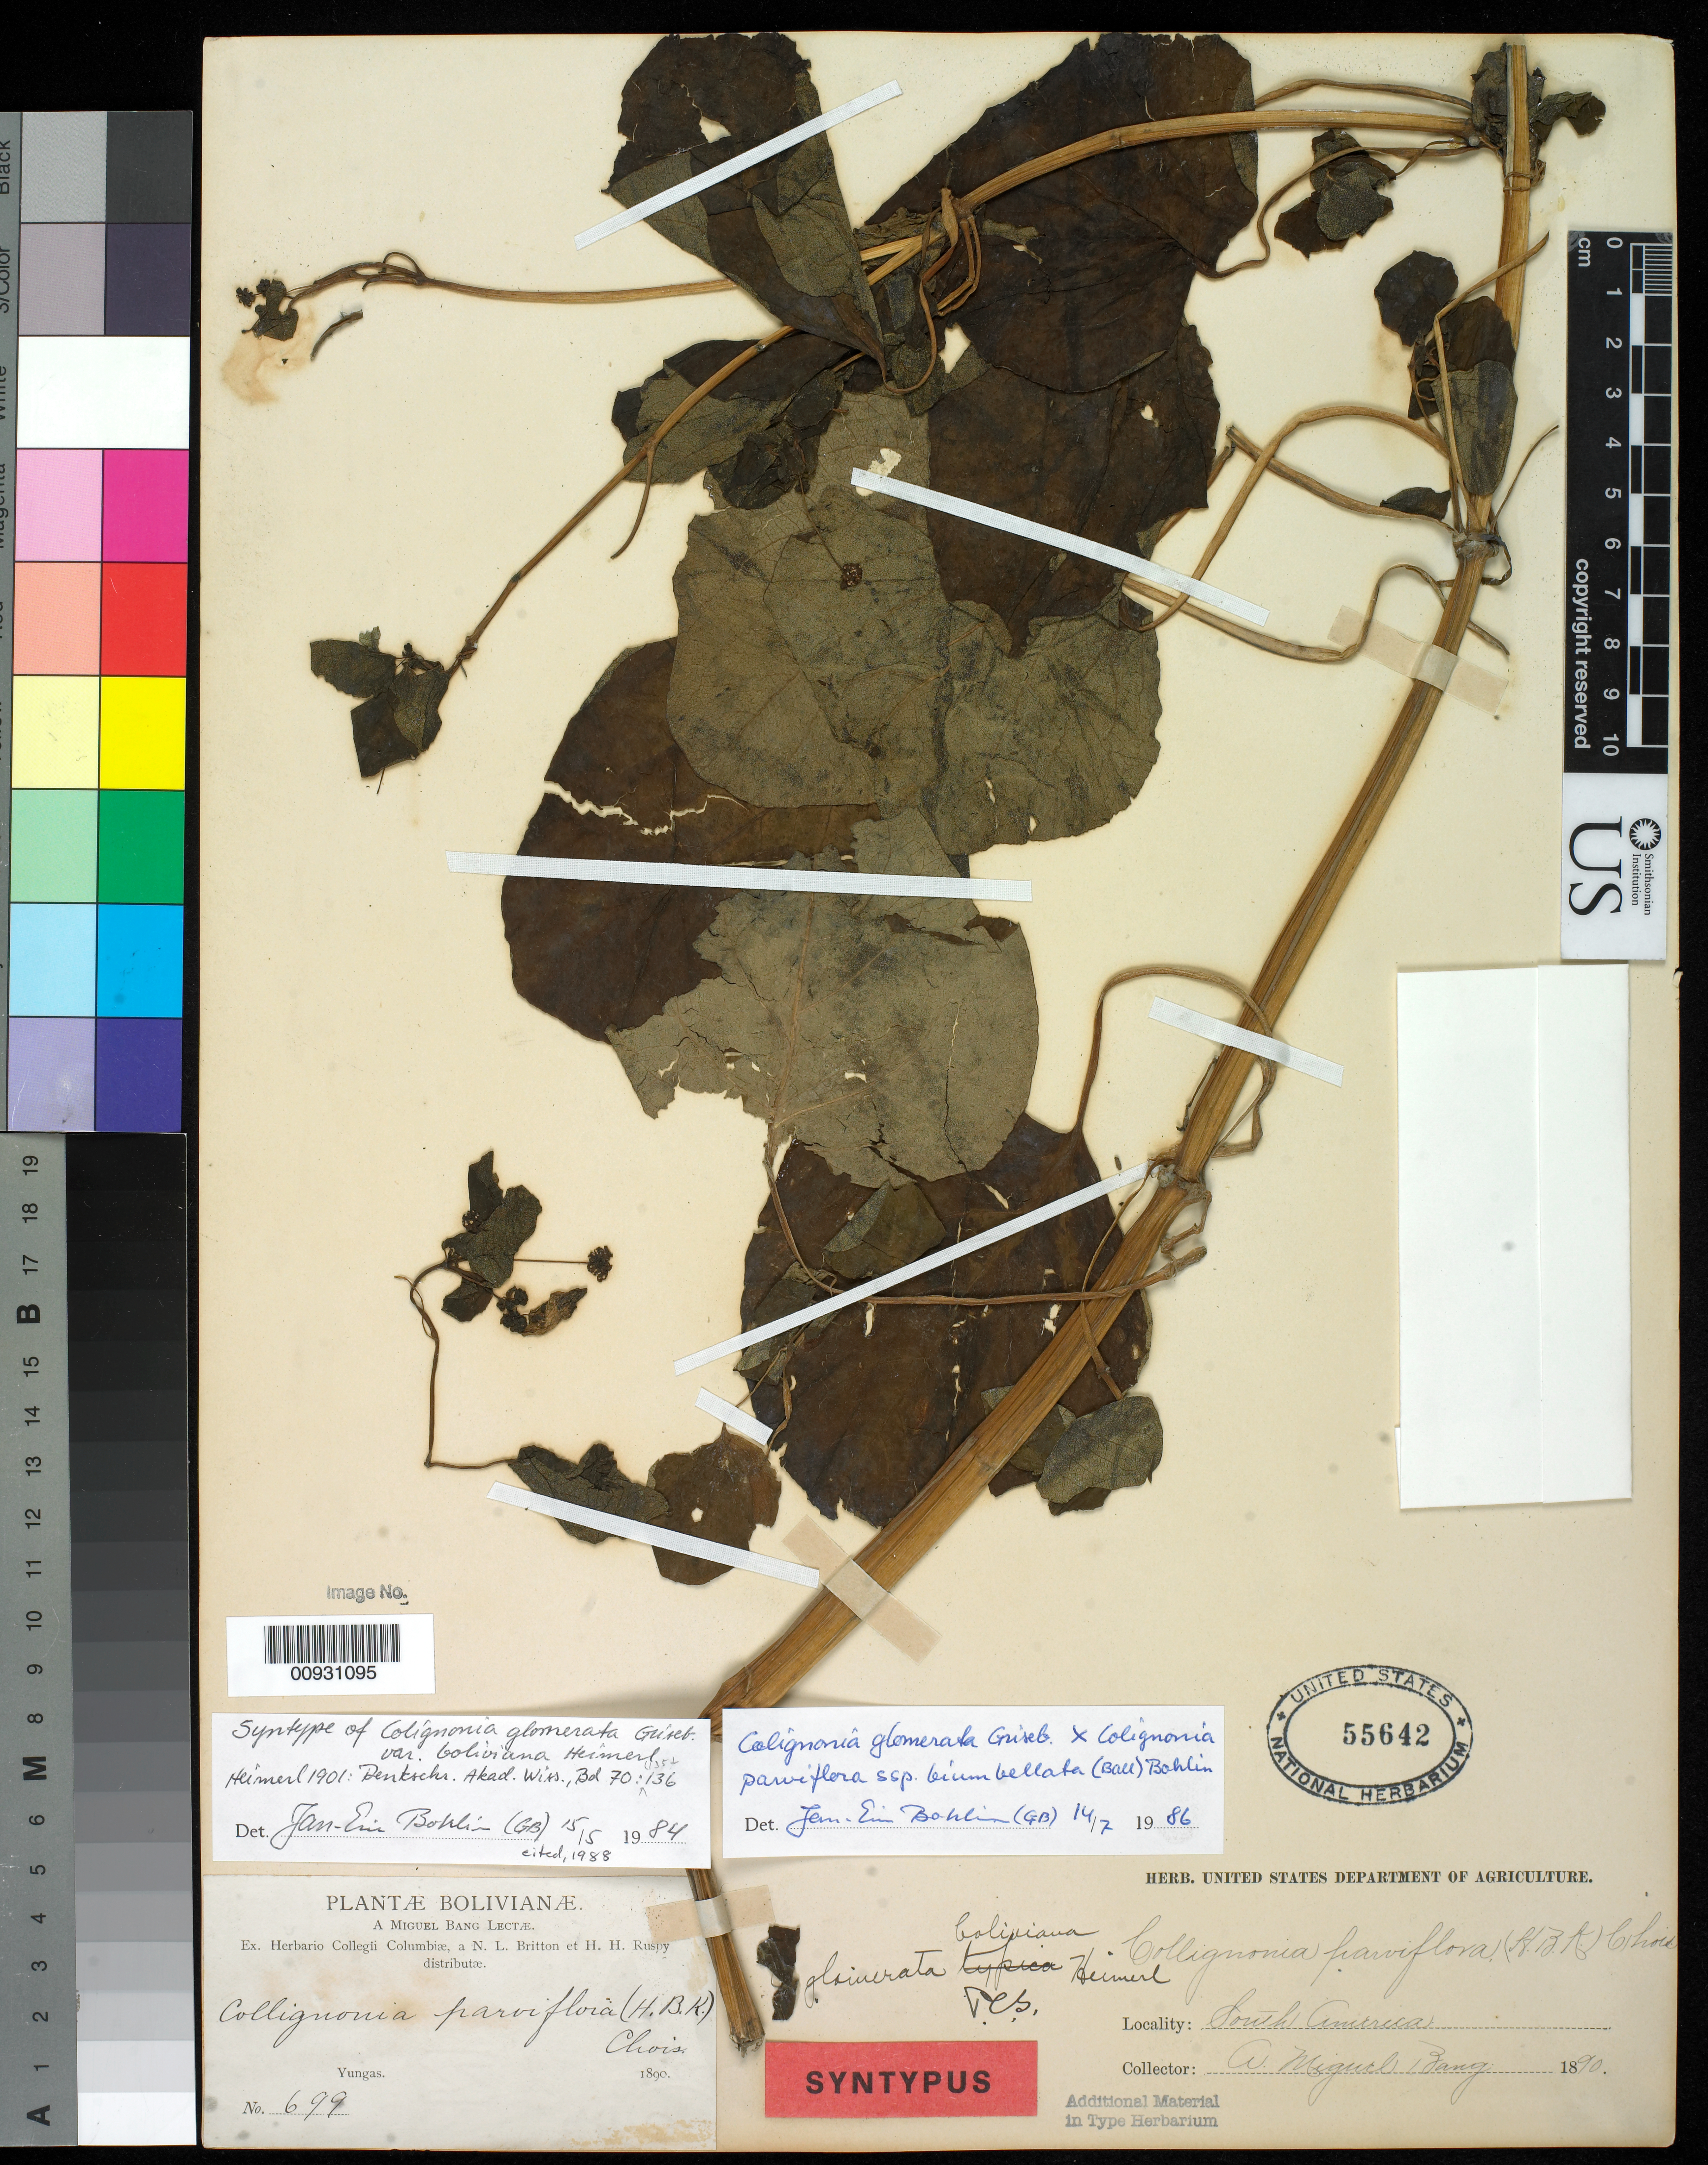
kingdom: Plantae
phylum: Tracheophyta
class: Magnoliopsida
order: Caryophyllales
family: Nyctaginaceae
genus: Colignonia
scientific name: Colignonia glomerata var. boliviana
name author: Heimerl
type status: Syntype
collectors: M. Bang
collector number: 699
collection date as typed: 1890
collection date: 1890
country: Bolivia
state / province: La Paz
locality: Yungas.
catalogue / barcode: US 55642